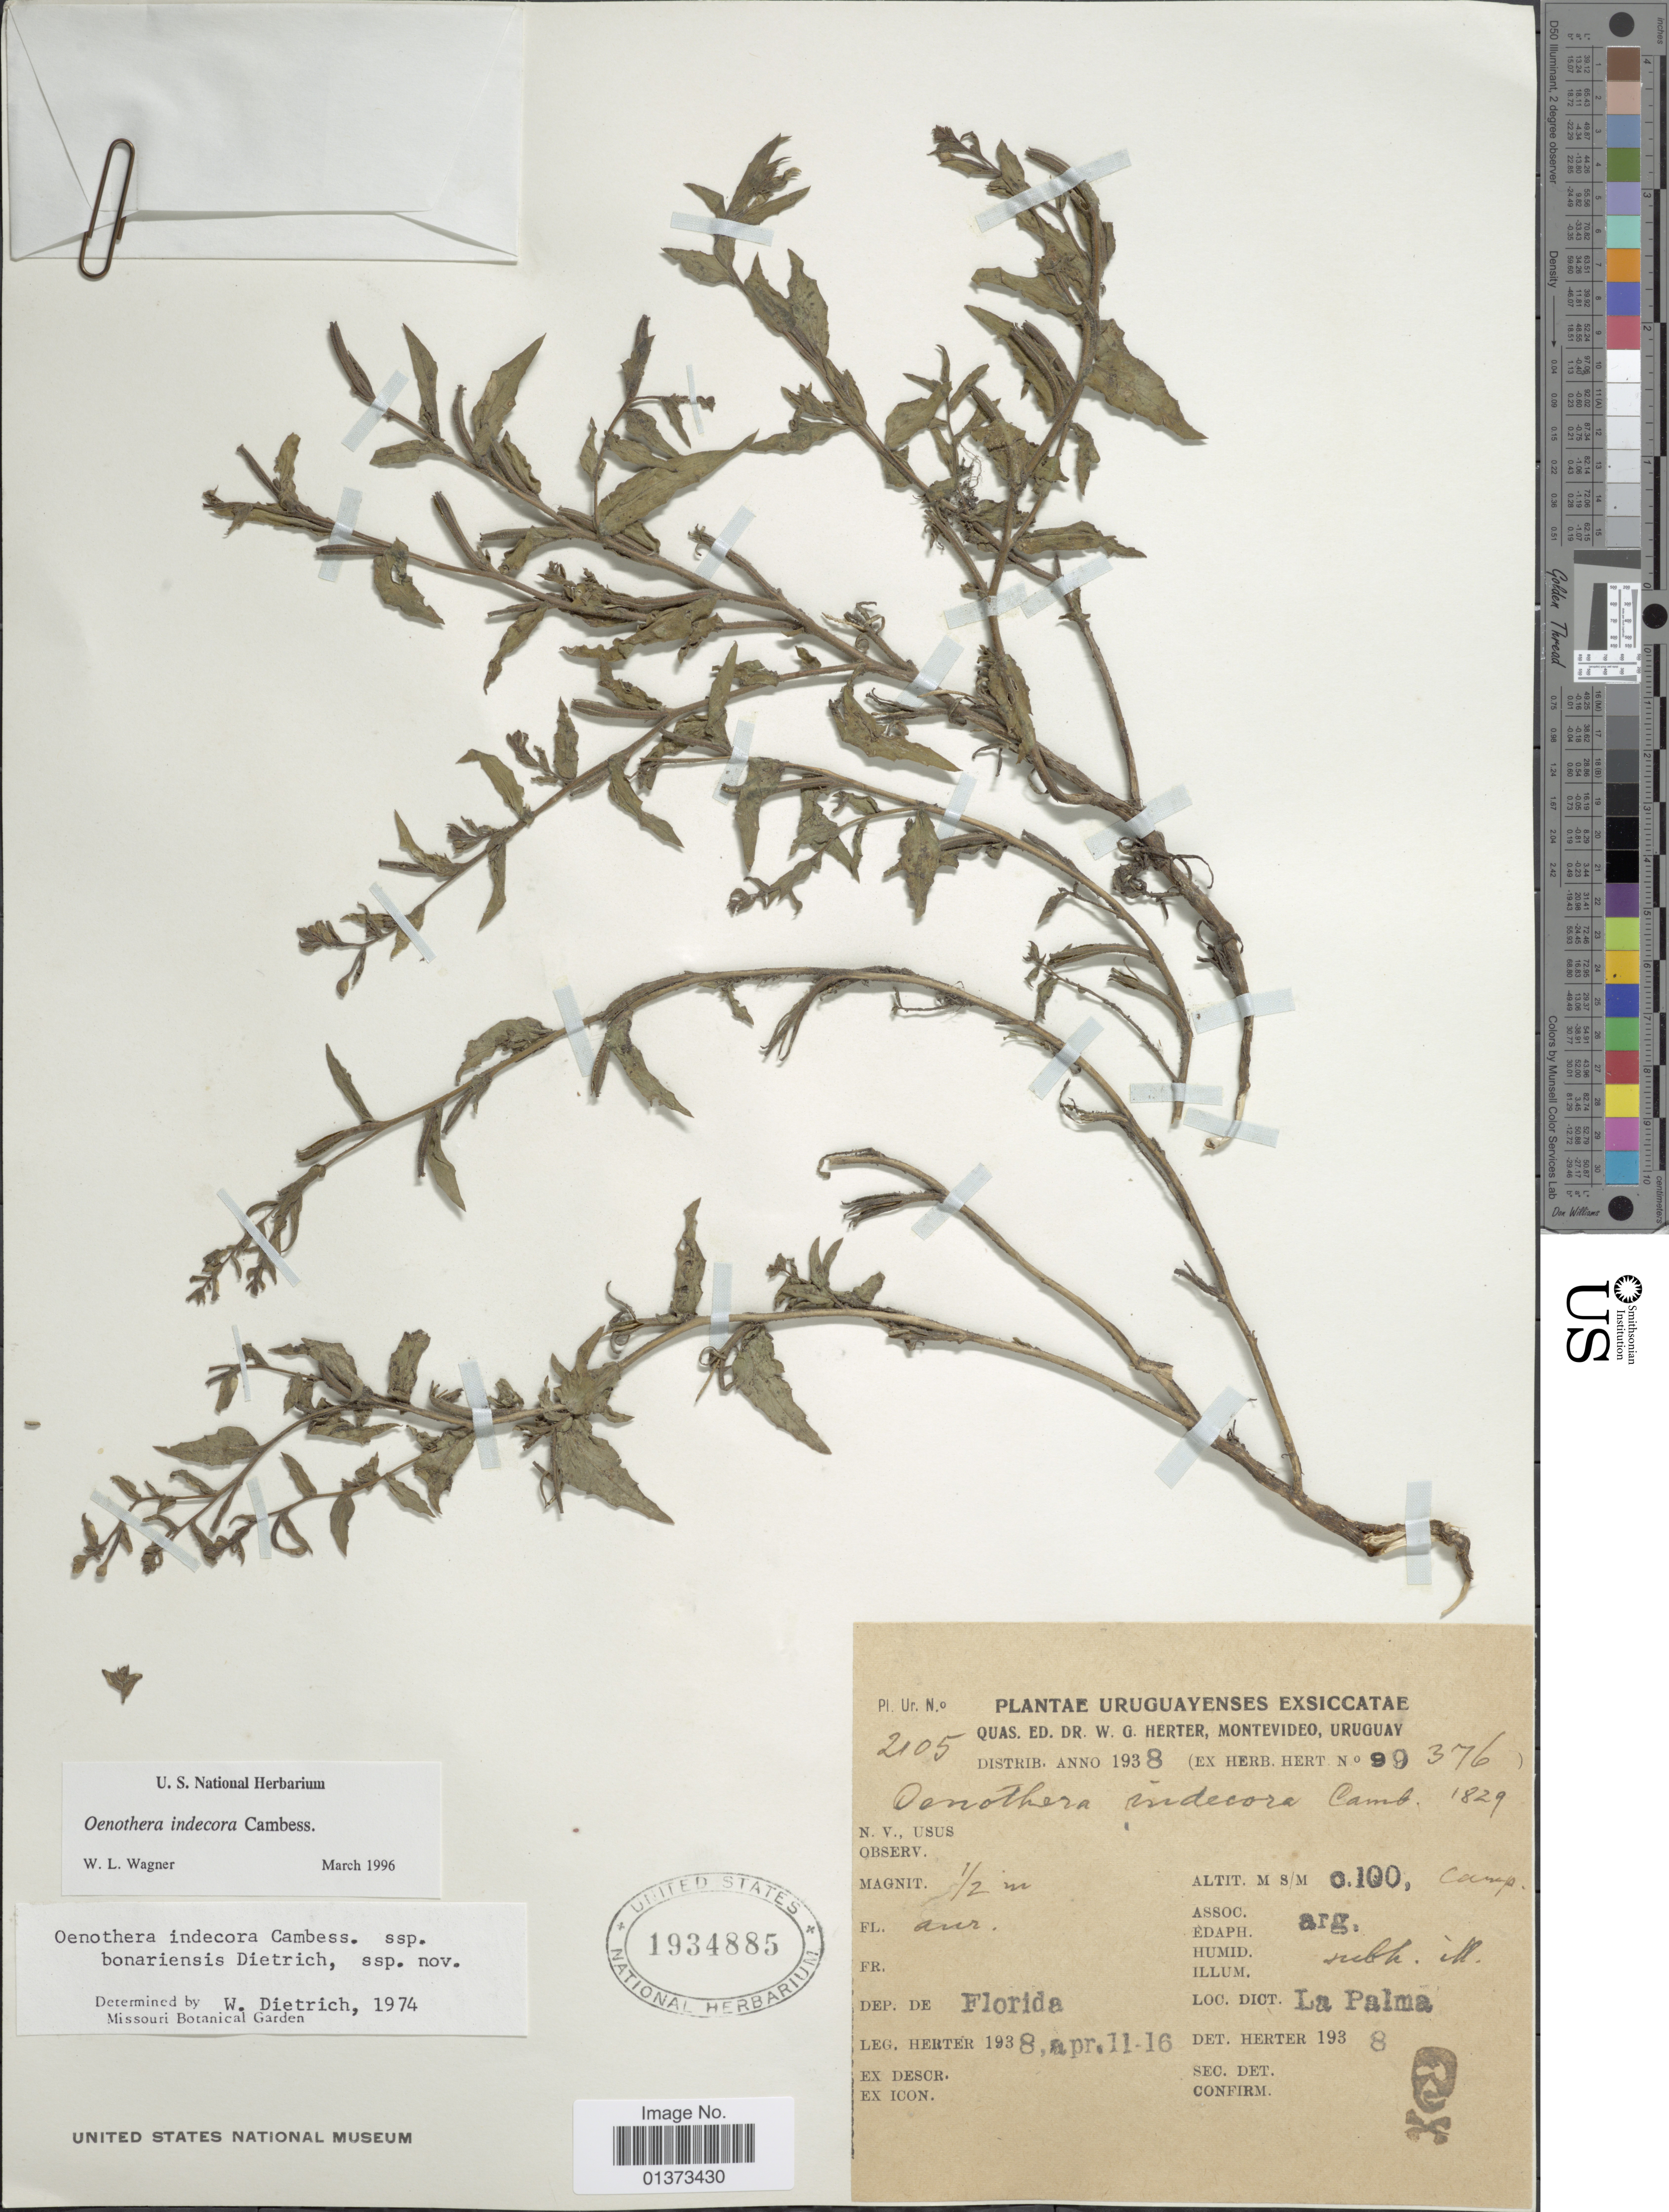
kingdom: Plantae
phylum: Tracheophyta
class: Magnoliopsida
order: Myrtales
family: Onagraceae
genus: Oenothera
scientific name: Oenothera indecora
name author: Cambess.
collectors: W. G. Herter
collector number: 2105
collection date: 1938-04-11/1938-04-16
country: Uruguay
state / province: Montevideo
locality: La Palma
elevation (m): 100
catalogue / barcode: US 1934885